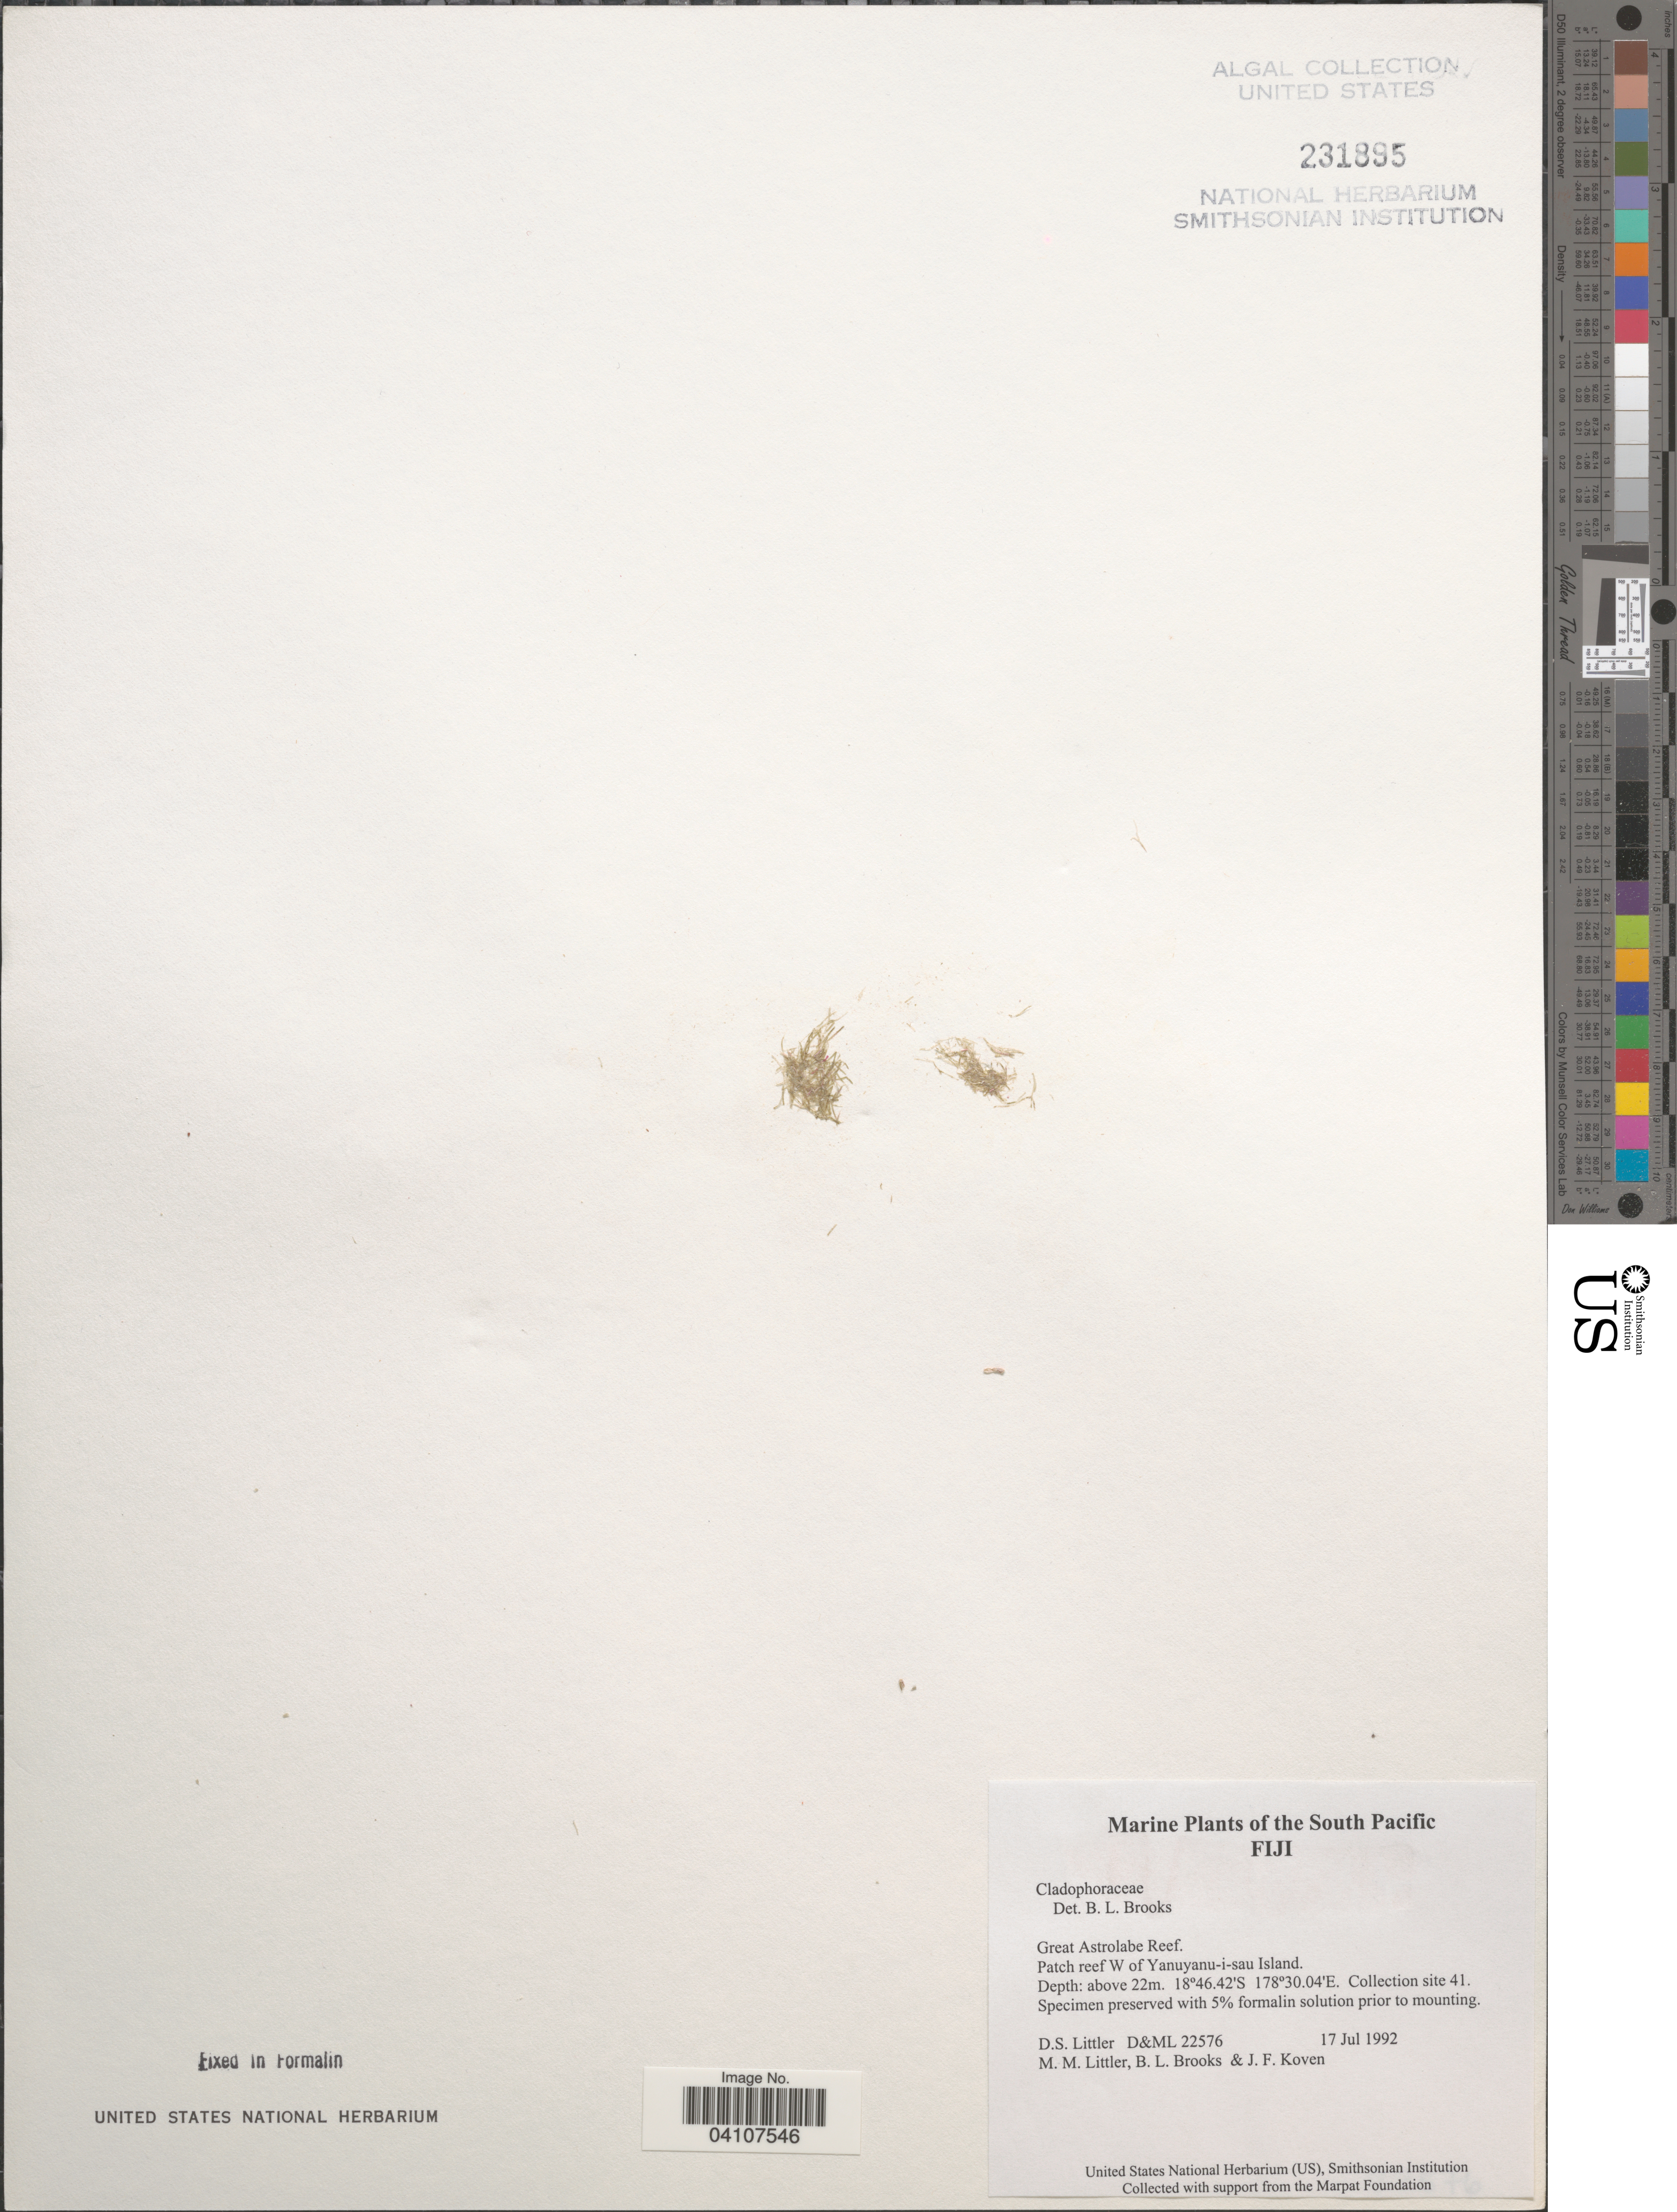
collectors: D. S. Littler, B. Brooks & J. Koven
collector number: D&ML22576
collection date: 1992-07-17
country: Fiji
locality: South Pacific. Great Astrolabe Reef. Patch reef W of Yanuyanu-i-sau Island. Collection site 41.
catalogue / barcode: US 231895